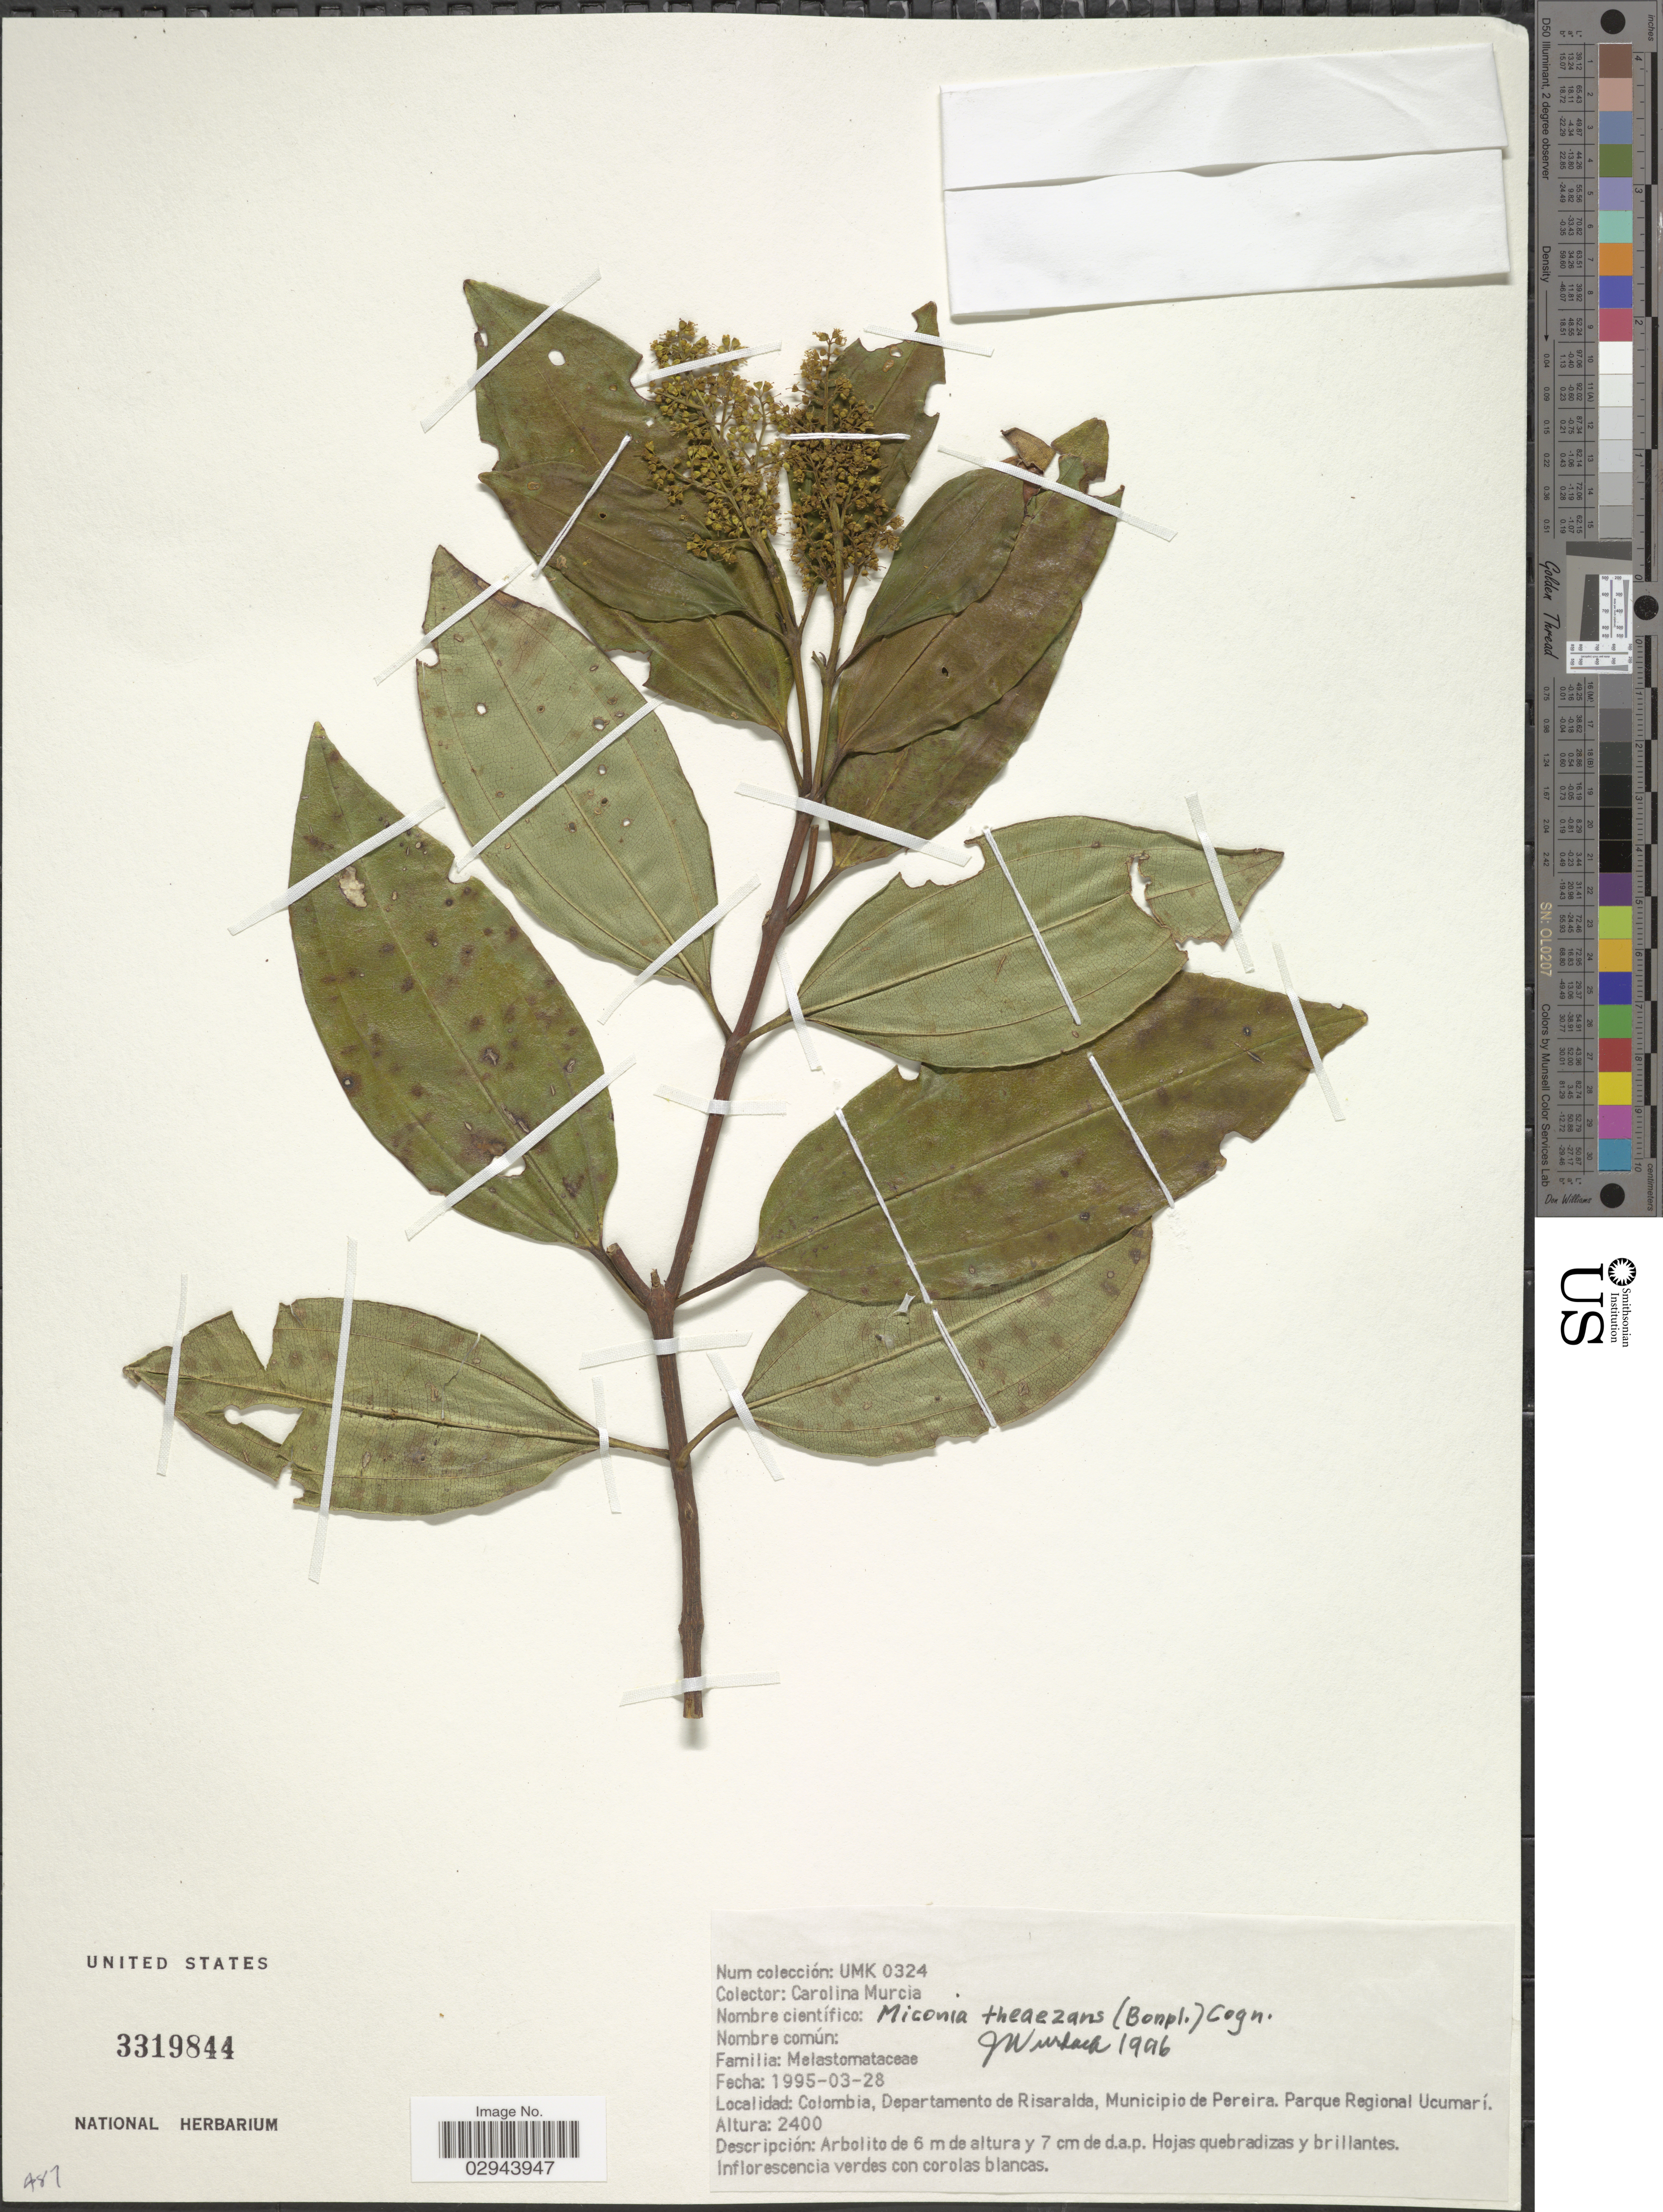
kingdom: Plantae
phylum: Tracheophyta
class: Magnoliopsida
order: Myrtales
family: Melastomataceae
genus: Miconia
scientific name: Miconia theizans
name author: (Bonpl.) Cogn.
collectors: C. Murcia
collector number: UMK0324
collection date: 1995-03-28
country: Colombia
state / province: Risaralda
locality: Departmento de Risaralda, Municipio de Pereira, Parque Regional Ucumarí.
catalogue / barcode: US 3319844